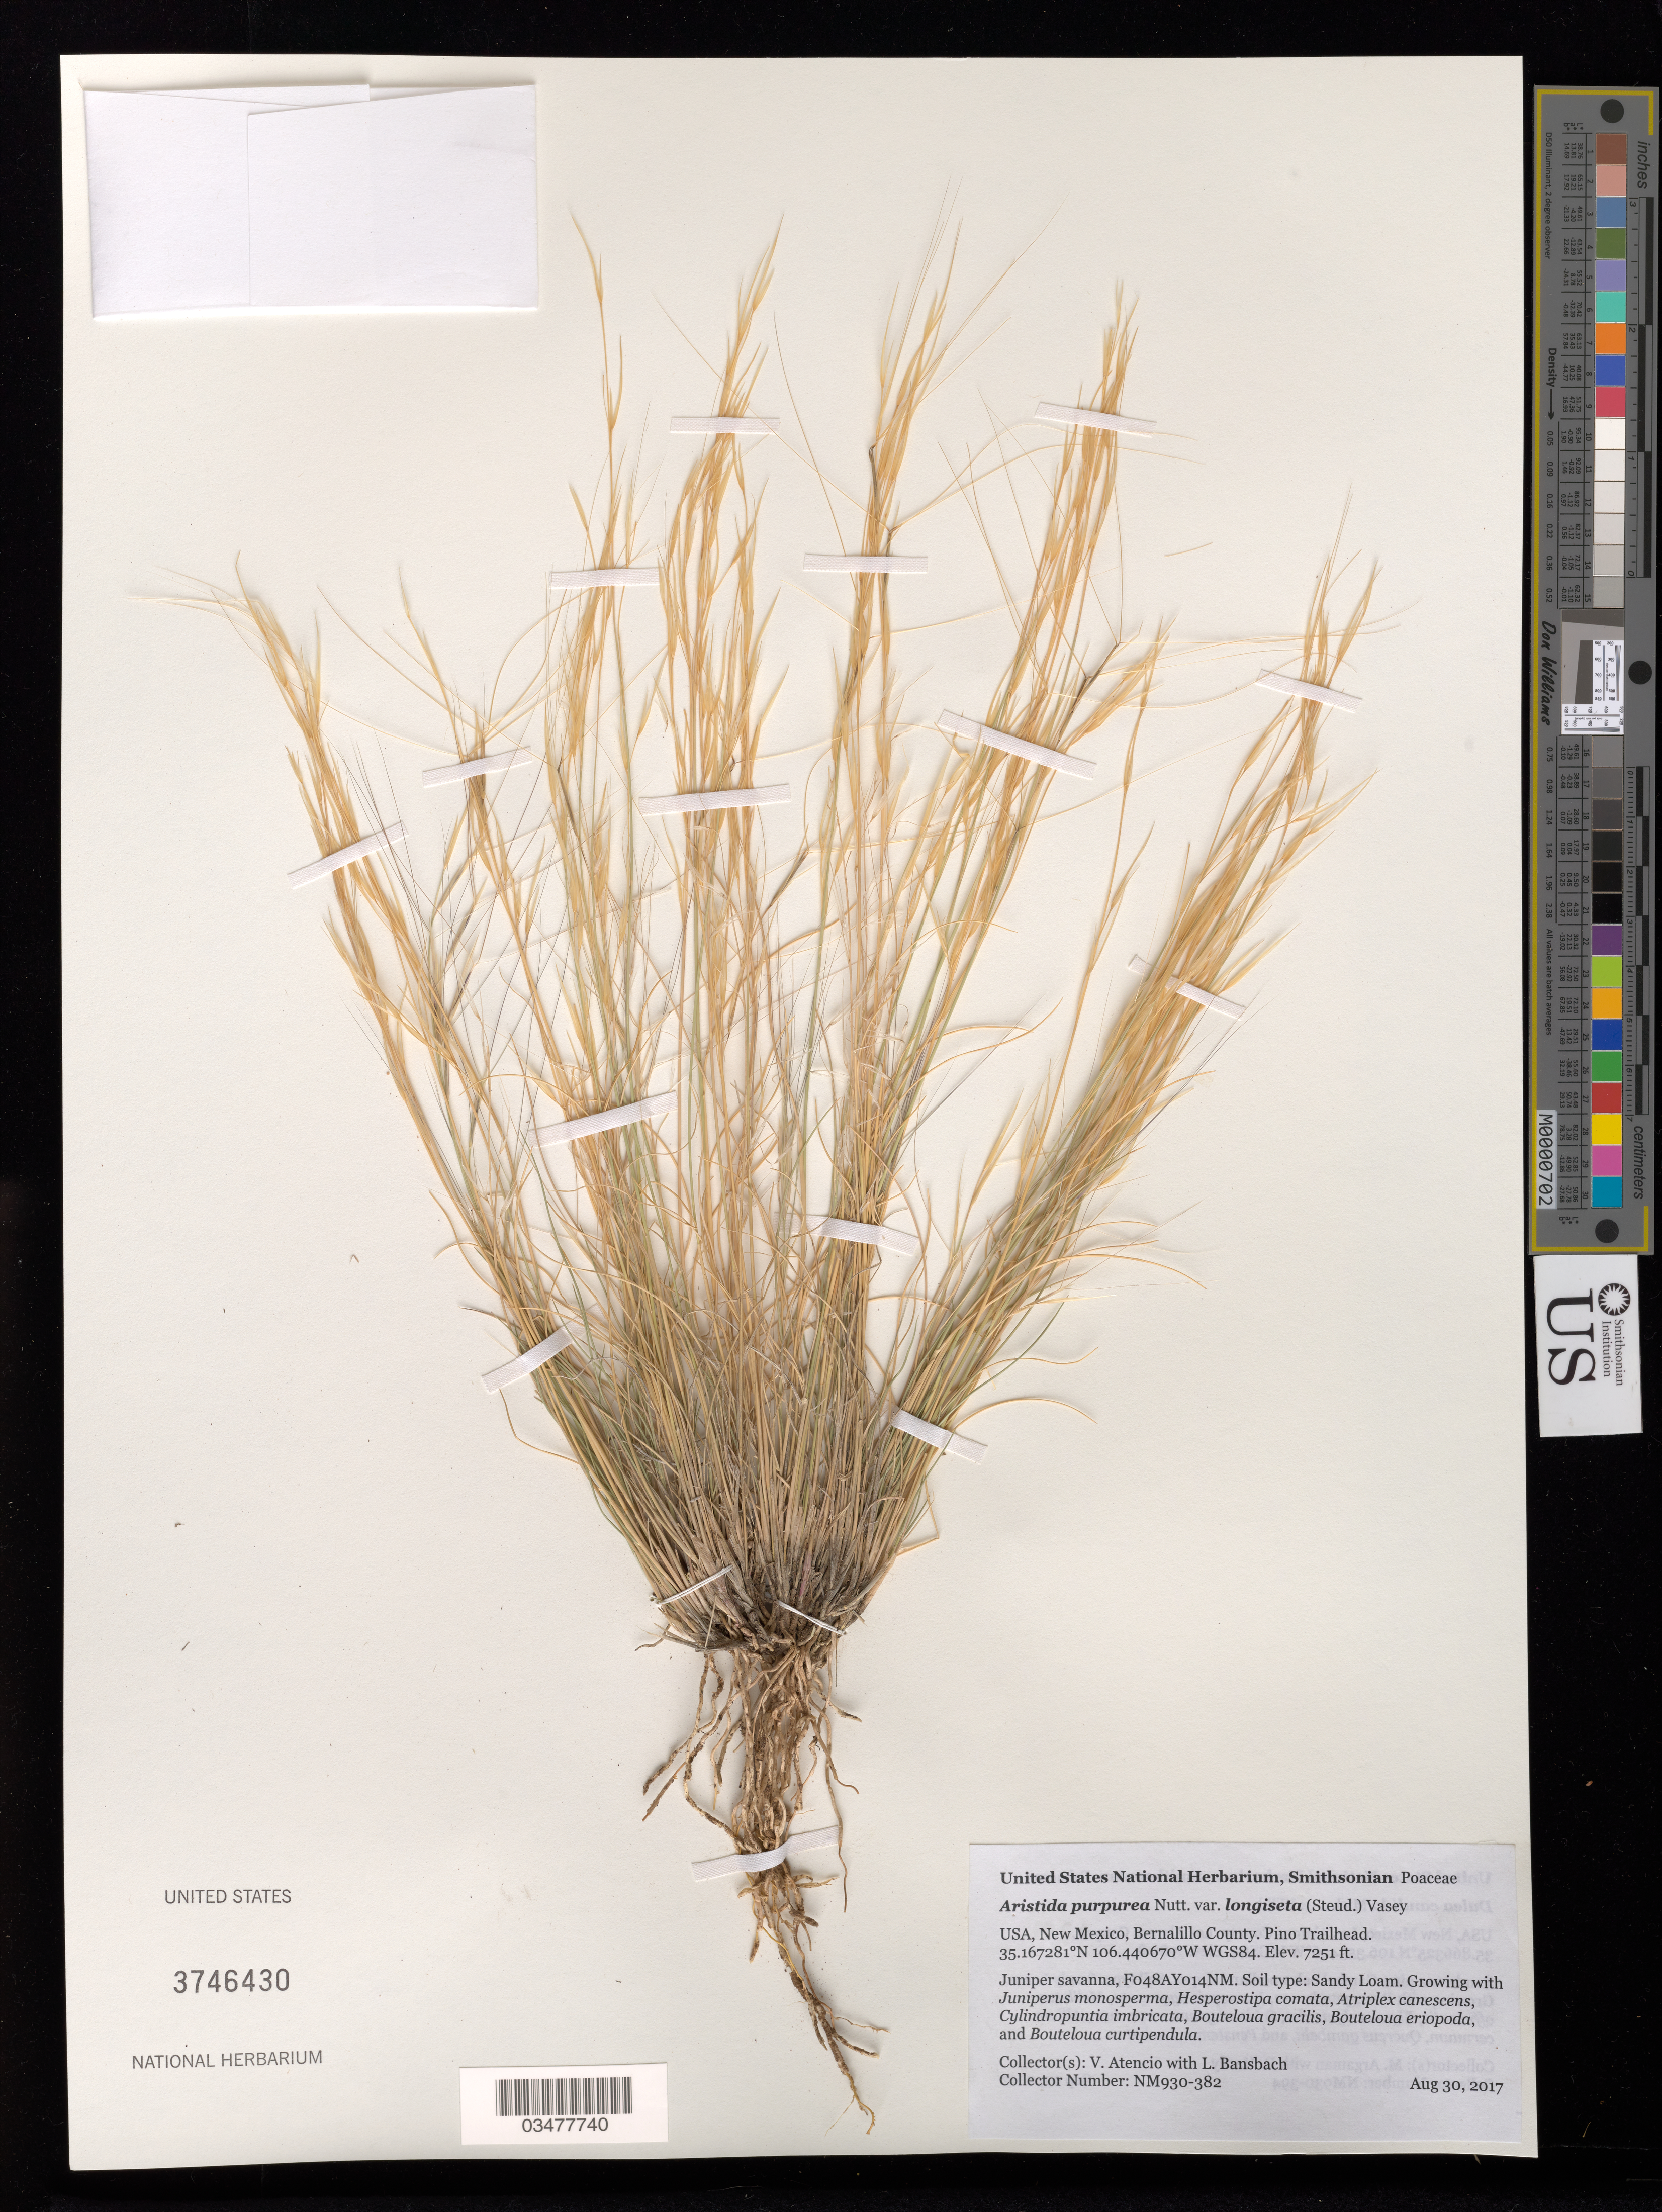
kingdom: Plantae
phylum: Tracheophyta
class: Liliopsida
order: Poales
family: Poaceae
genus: Aristida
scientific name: Aristida purpurea var. longiseta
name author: (Steud.) Vasey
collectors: V. Atencio & L. Bansbach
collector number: NM930-382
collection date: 2017-08-30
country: United States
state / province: New Mexico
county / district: Bernalillo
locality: USFS, Pino Trailhead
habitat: F048AY014NM. Sandy Loam. Juniper savanna. With Juniperus monosperma, Atriplex canescens, Bouteloua gracilis, etc.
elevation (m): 2210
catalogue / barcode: US 3746430